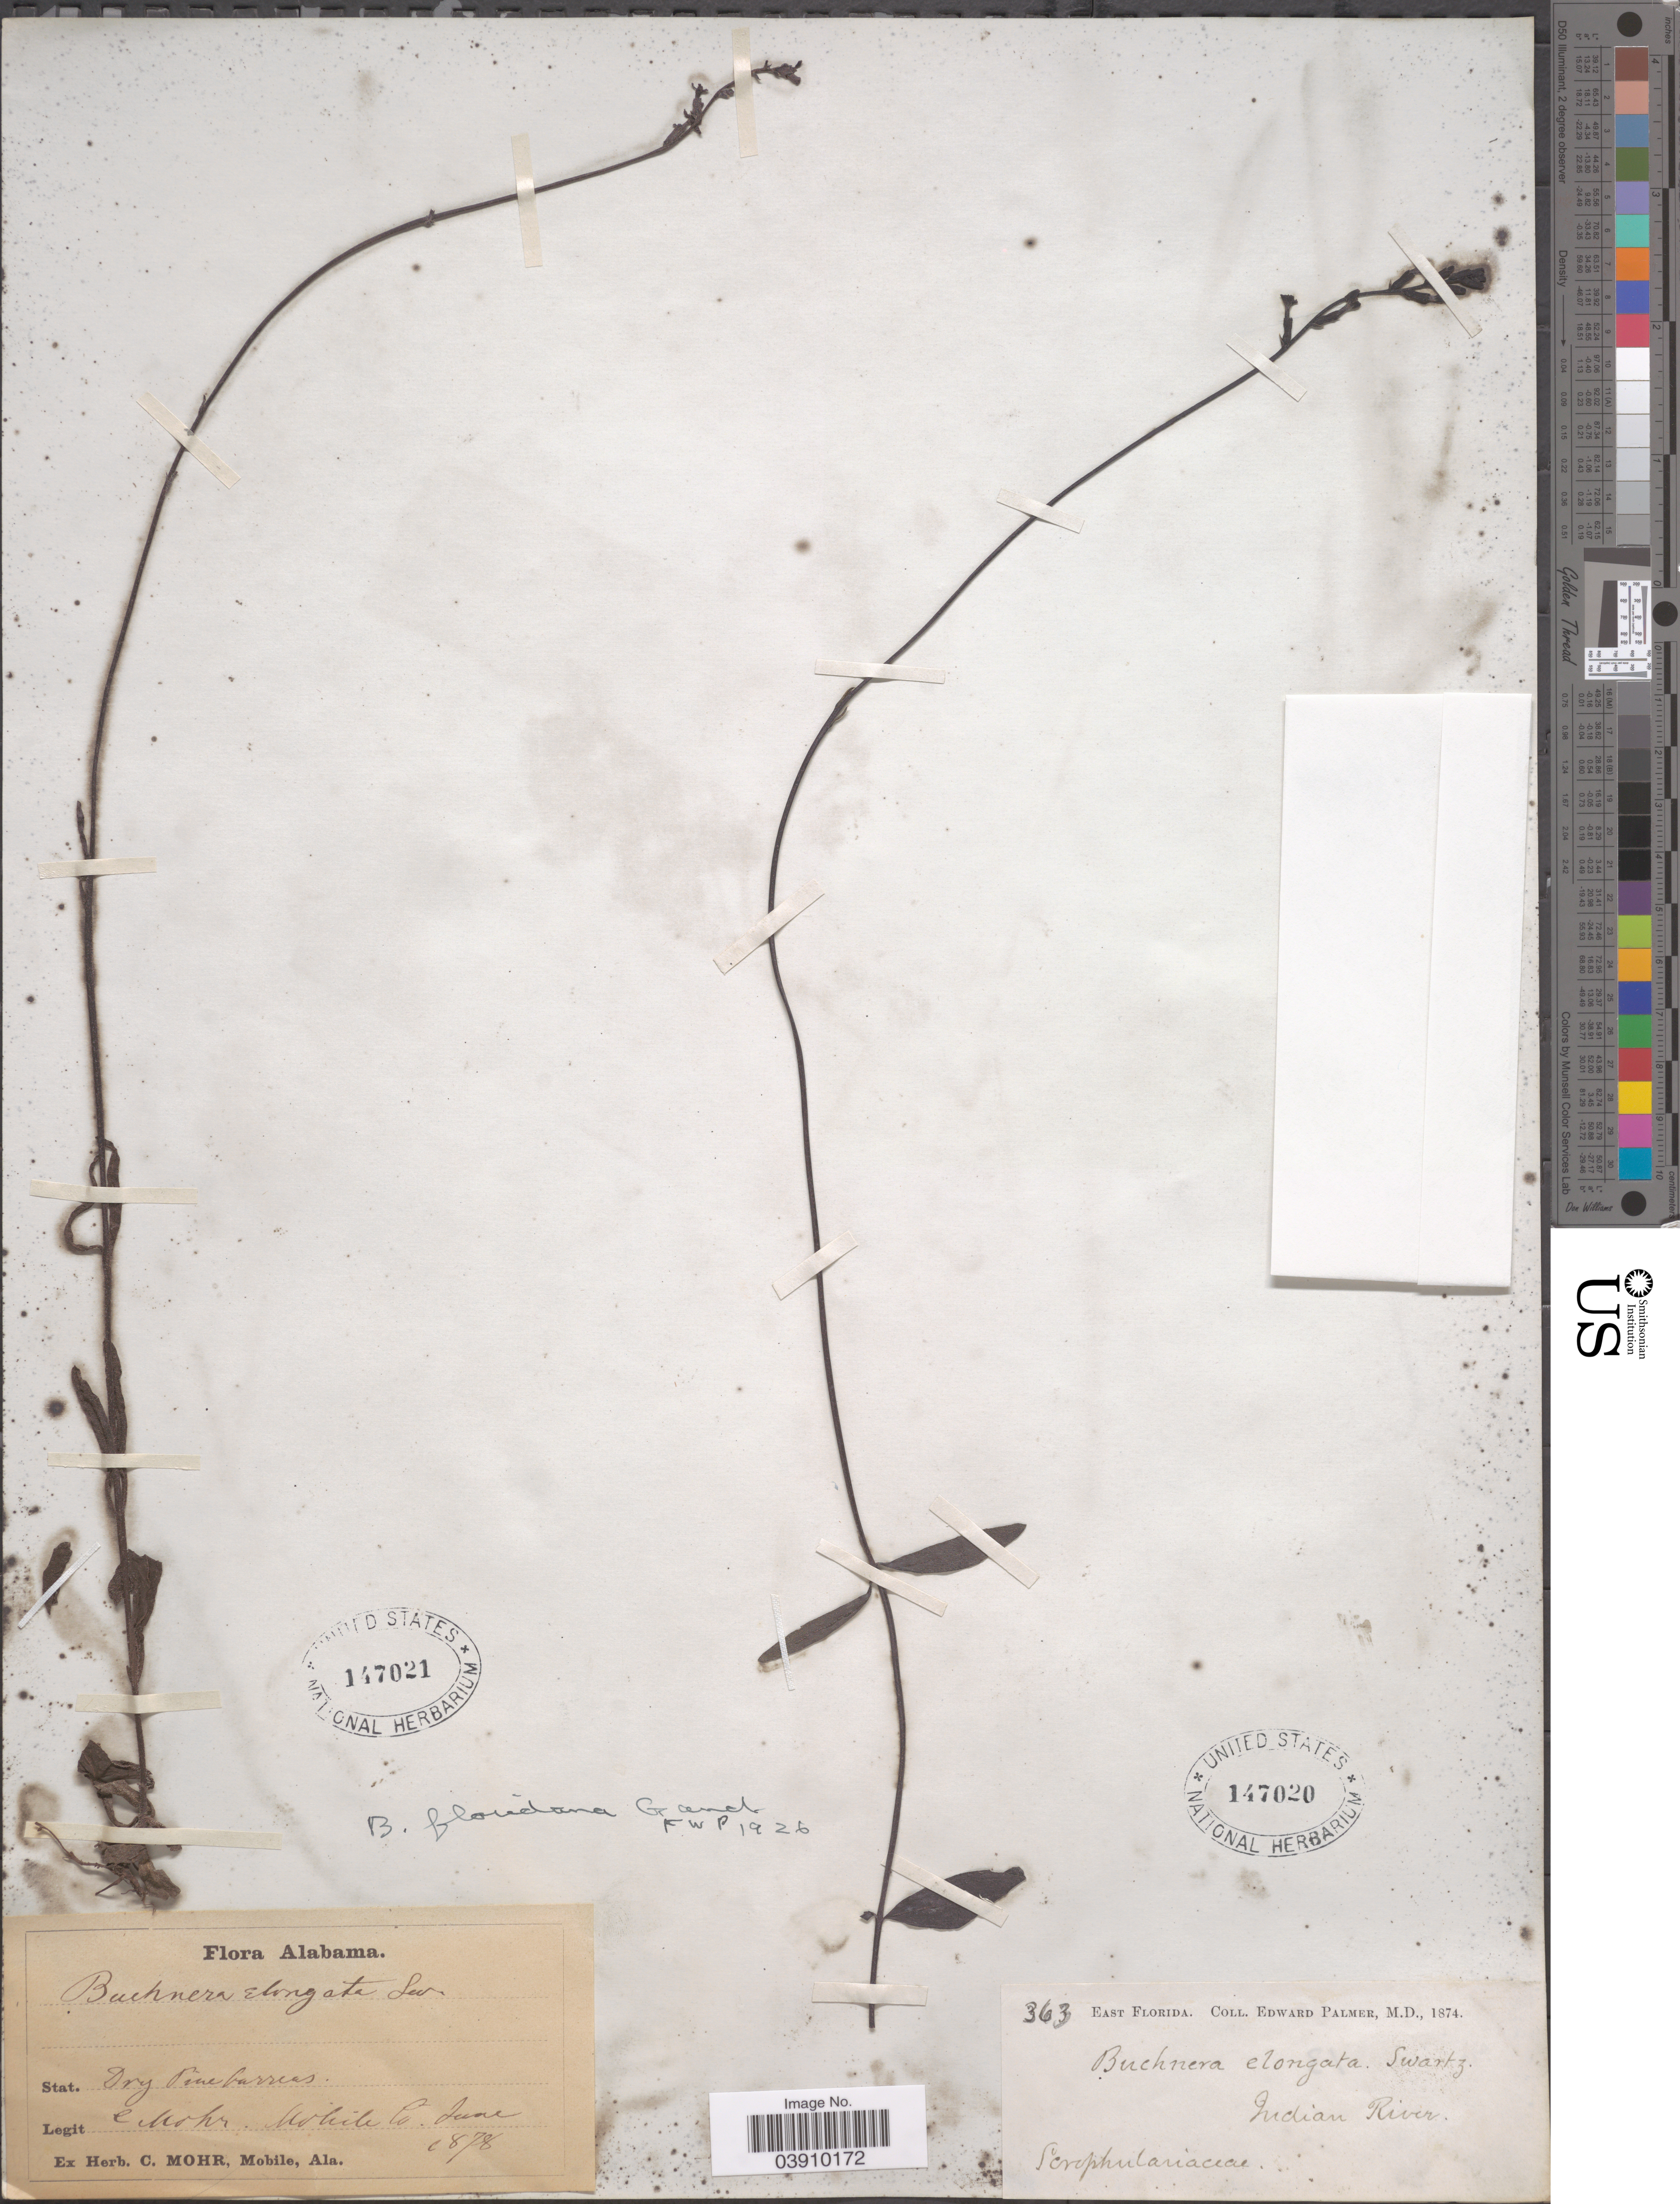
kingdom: Plantae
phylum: Tracheophyta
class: Magnoliopsida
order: Lamiales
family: Orobanchaceae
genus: Buchnera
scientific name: Buchnera floridana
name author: Gand.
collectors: C. T. Mohr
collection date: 1878-06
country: United States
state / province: Alabama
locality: Mobile Co.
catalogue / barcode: US 147021-2